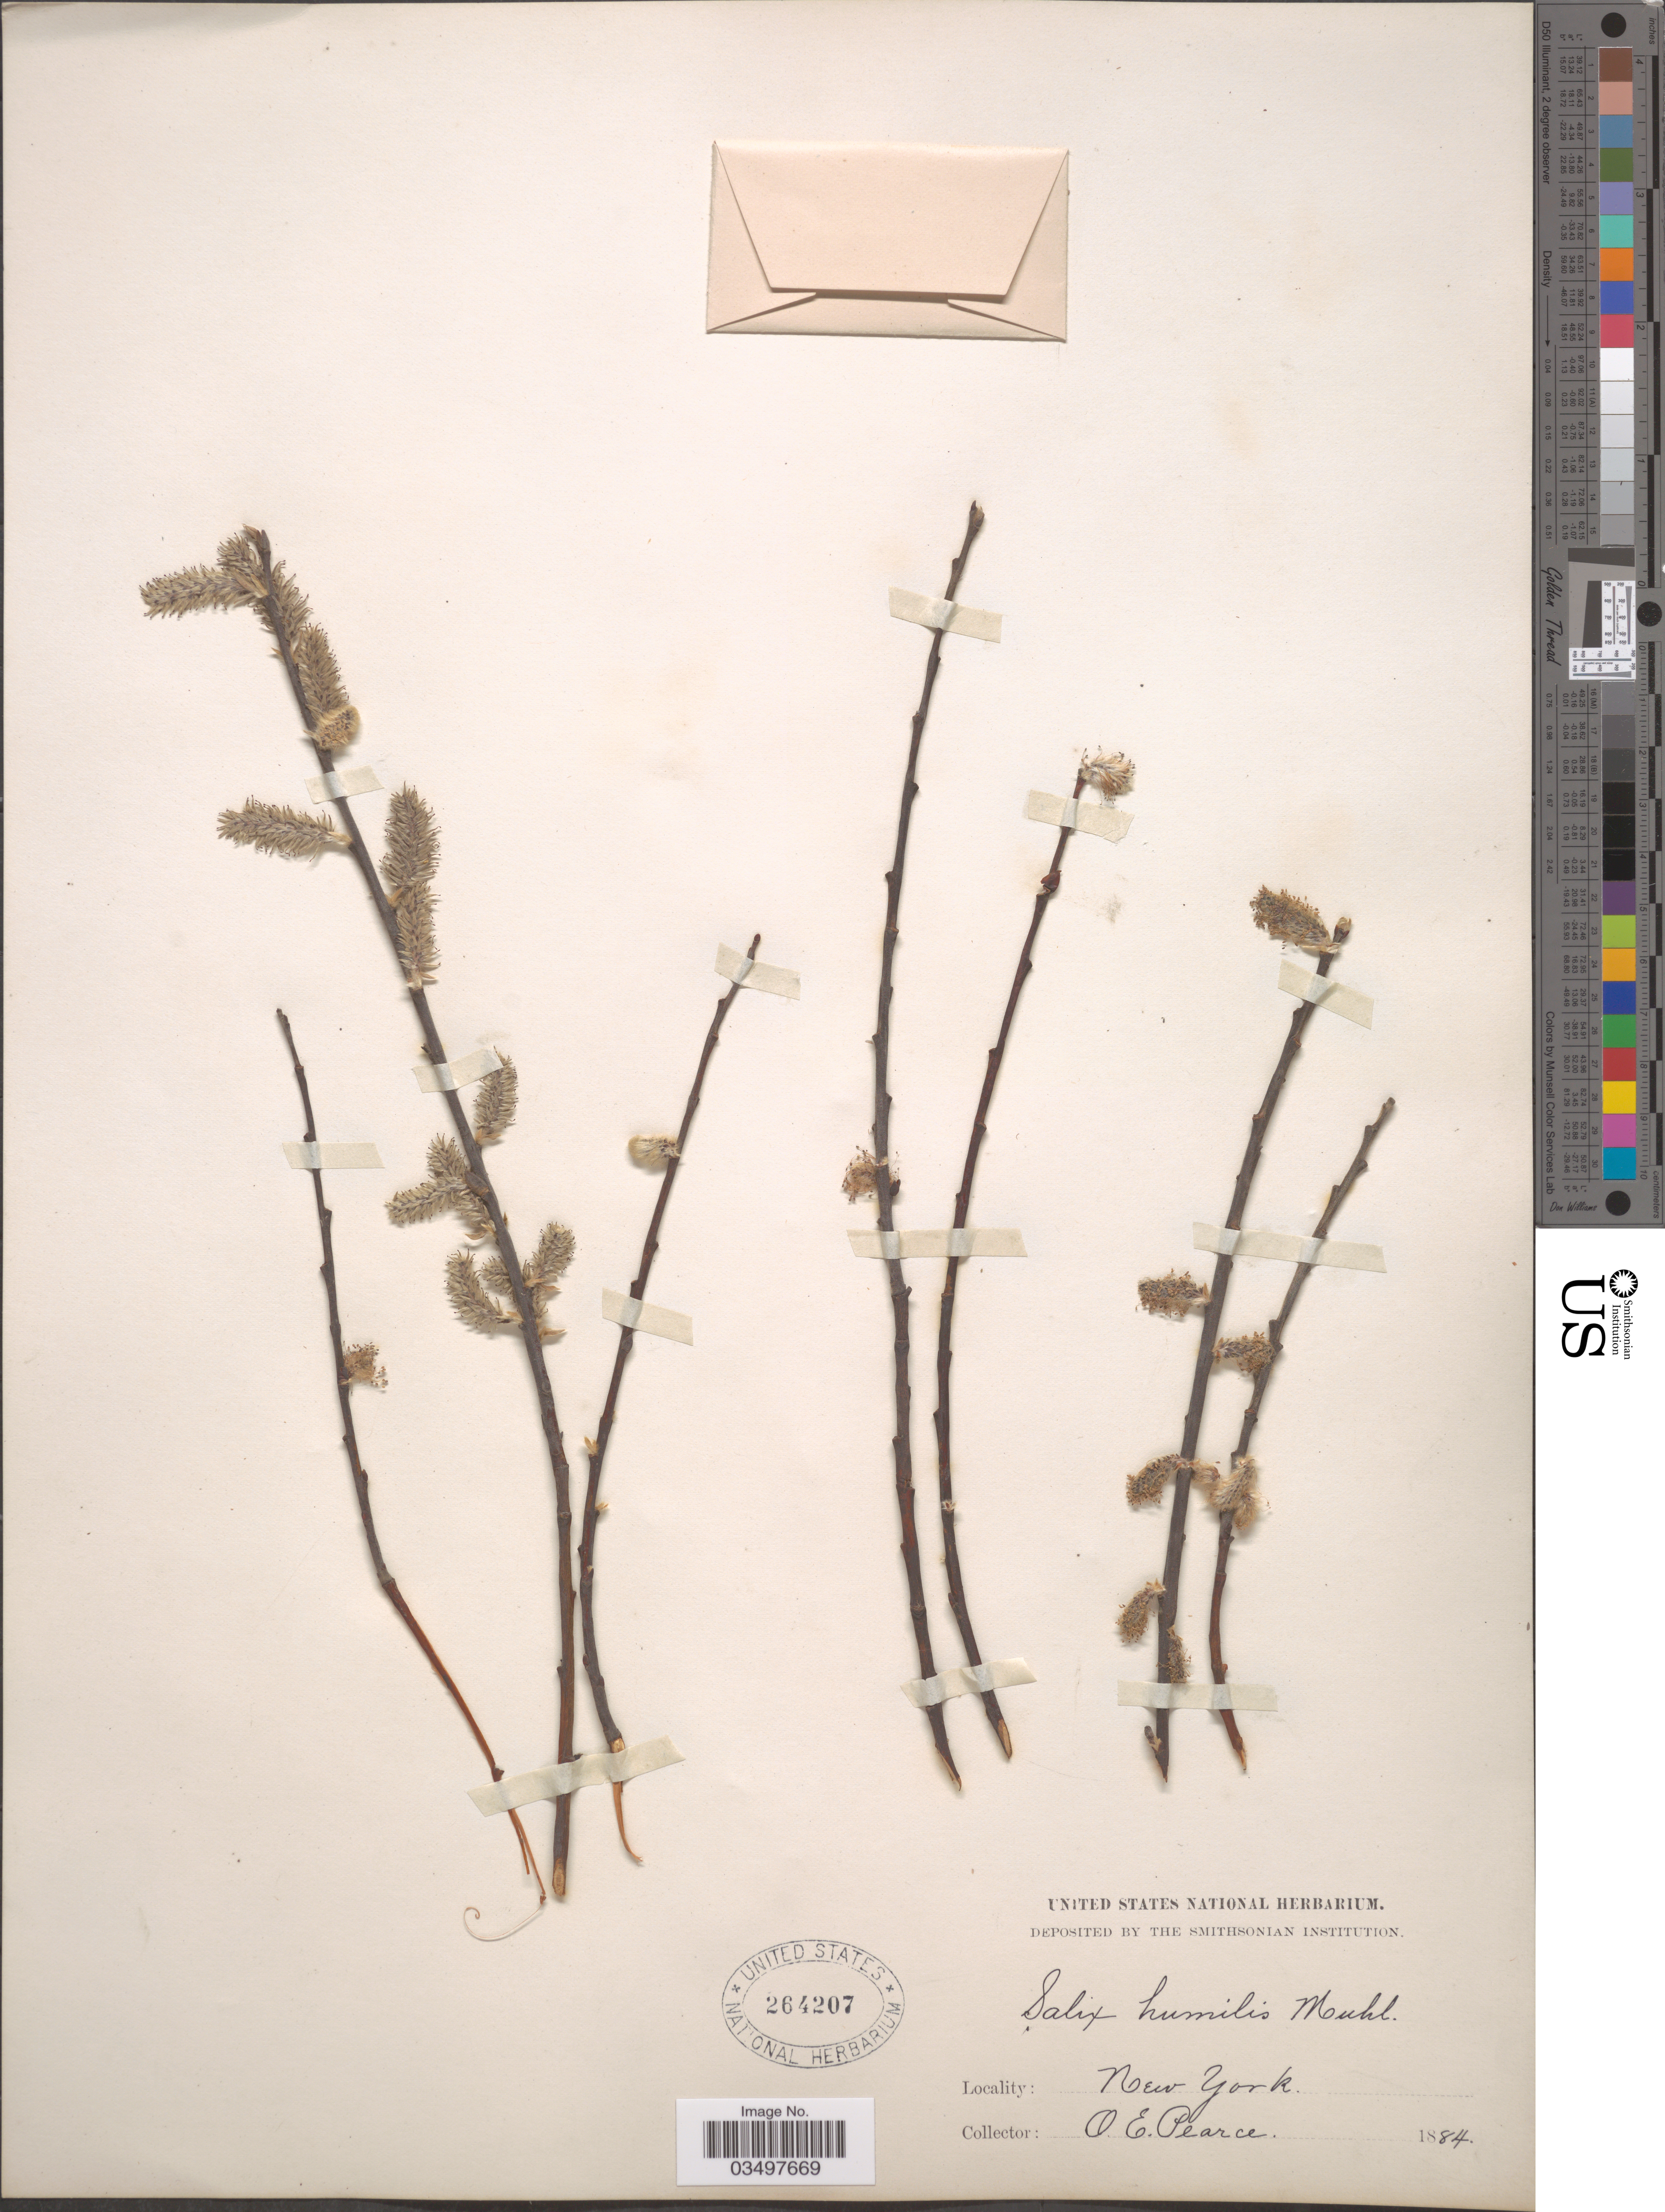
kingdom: Plantae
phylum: Tracheophyta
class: Magnoliopsida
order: Malpighiales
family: Salicaceae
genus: Salix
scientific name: Salix humilis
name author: Marshall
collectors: O. E. Pearce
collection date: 1884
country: United States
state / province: New York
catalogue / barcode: US 264207